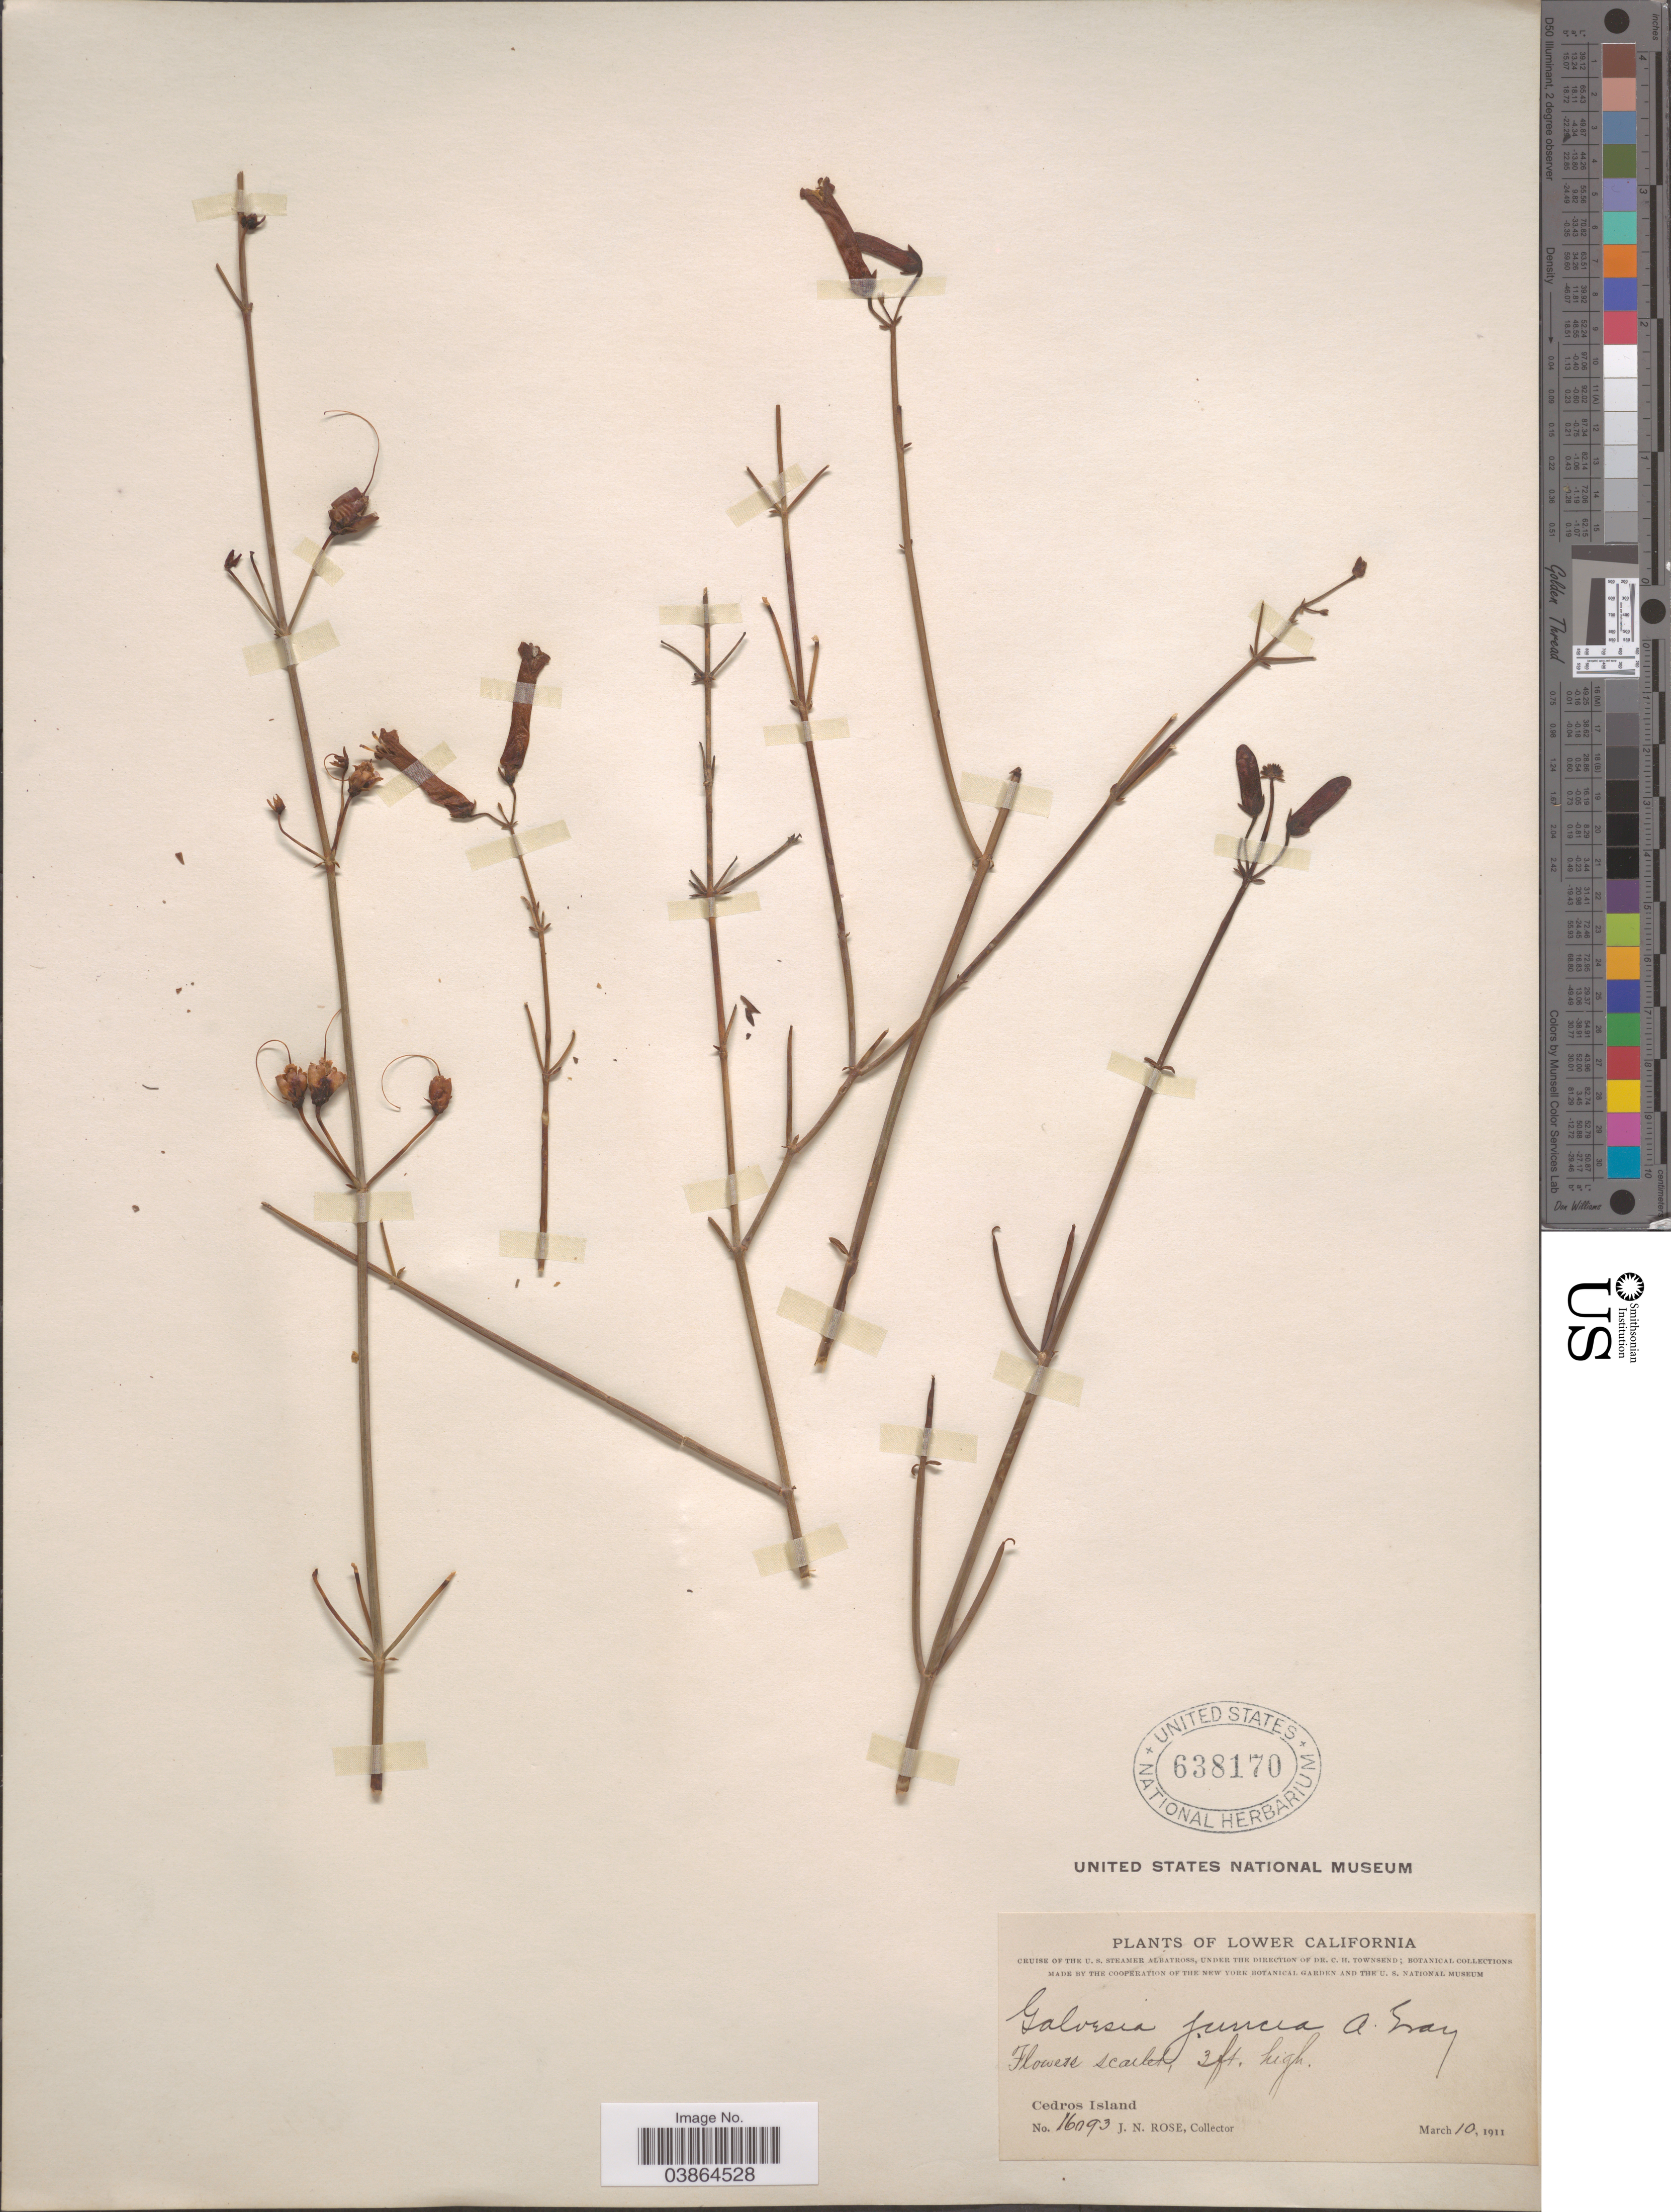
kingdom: Plantae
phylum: Tracheophyta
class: Magnoliopsida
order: Lamiales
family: Plantaginaceae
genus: Gambelia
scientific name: Gambelia juncea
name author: (Benth.) D.A. Sutton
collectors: J. N. Rose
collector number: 16093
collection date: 1911-03-10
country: Mexico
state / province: Baja California Norte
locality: The U.S. Steamer Albatross. Cedros Island.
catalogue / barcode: US 638170